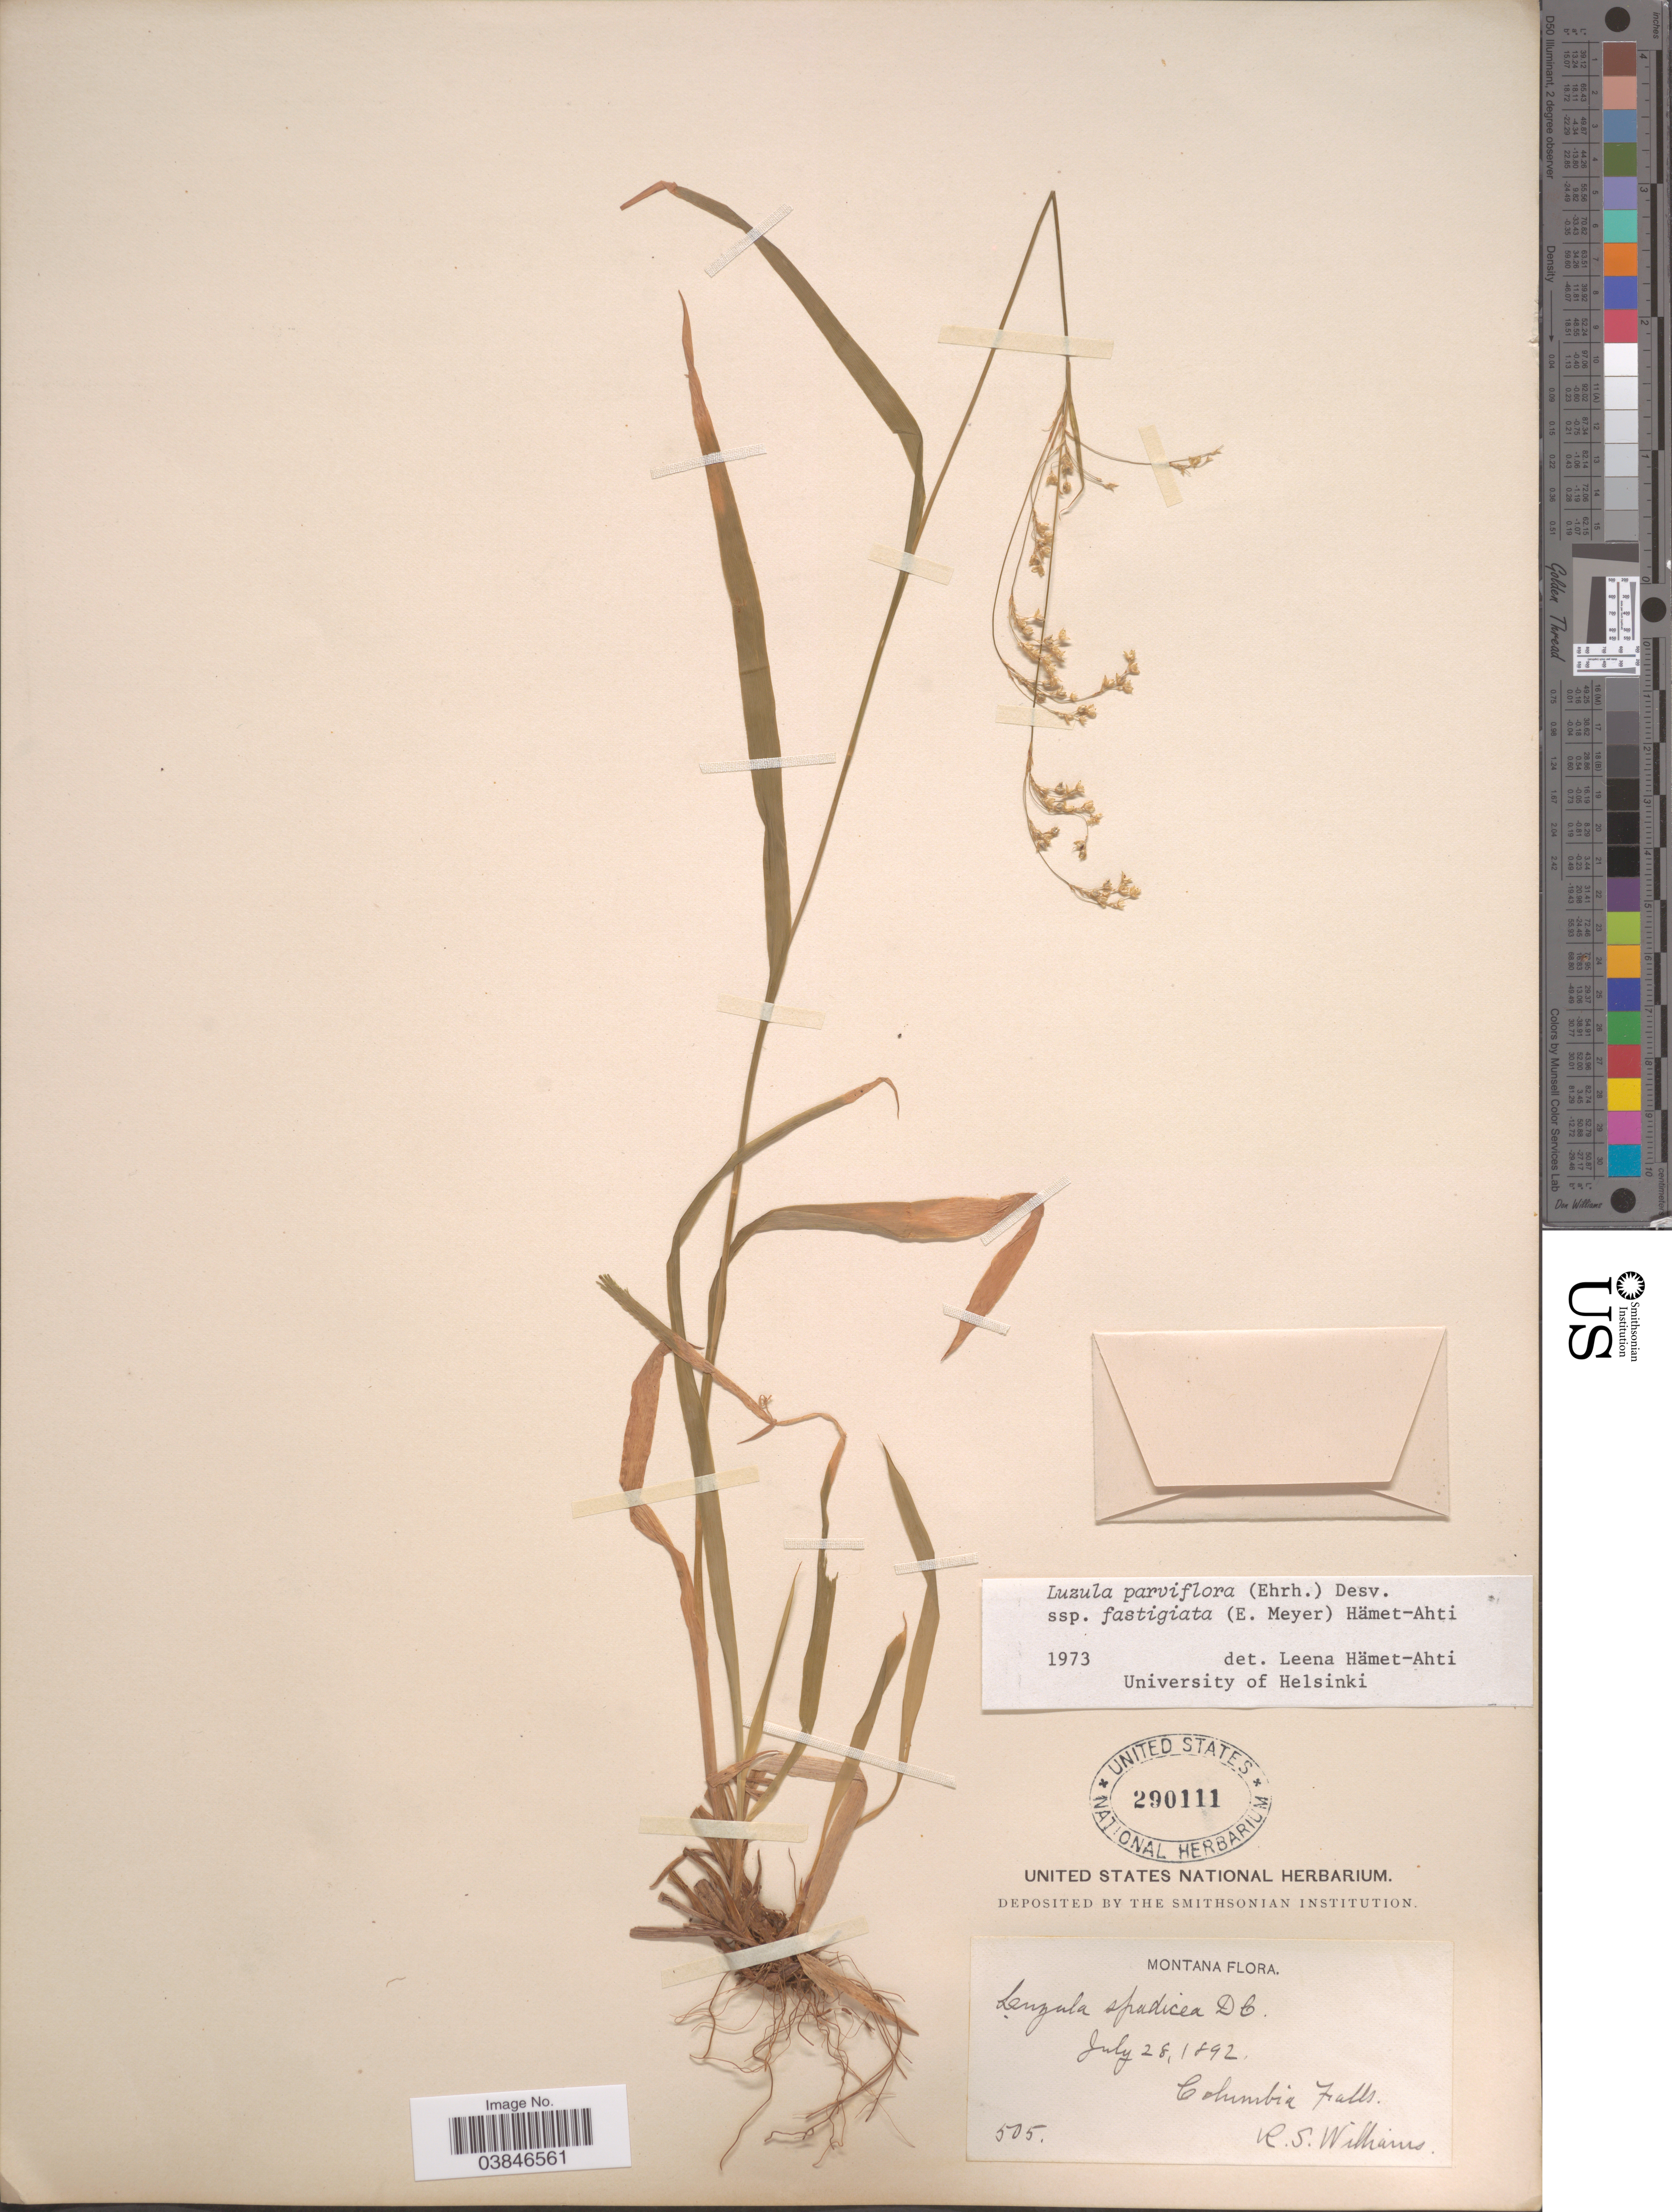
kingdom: Plantae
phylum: Tracheophyta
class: Liliopsida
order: Poales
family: Juncaceae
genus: Luzula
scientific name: Luzula parviflora subsp. fastigiata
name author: Buchenau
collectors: R. S. Williams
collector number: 505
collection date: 1892-07-28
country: United States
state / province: Montana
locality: Columbia Falls.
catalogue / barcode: US 290111